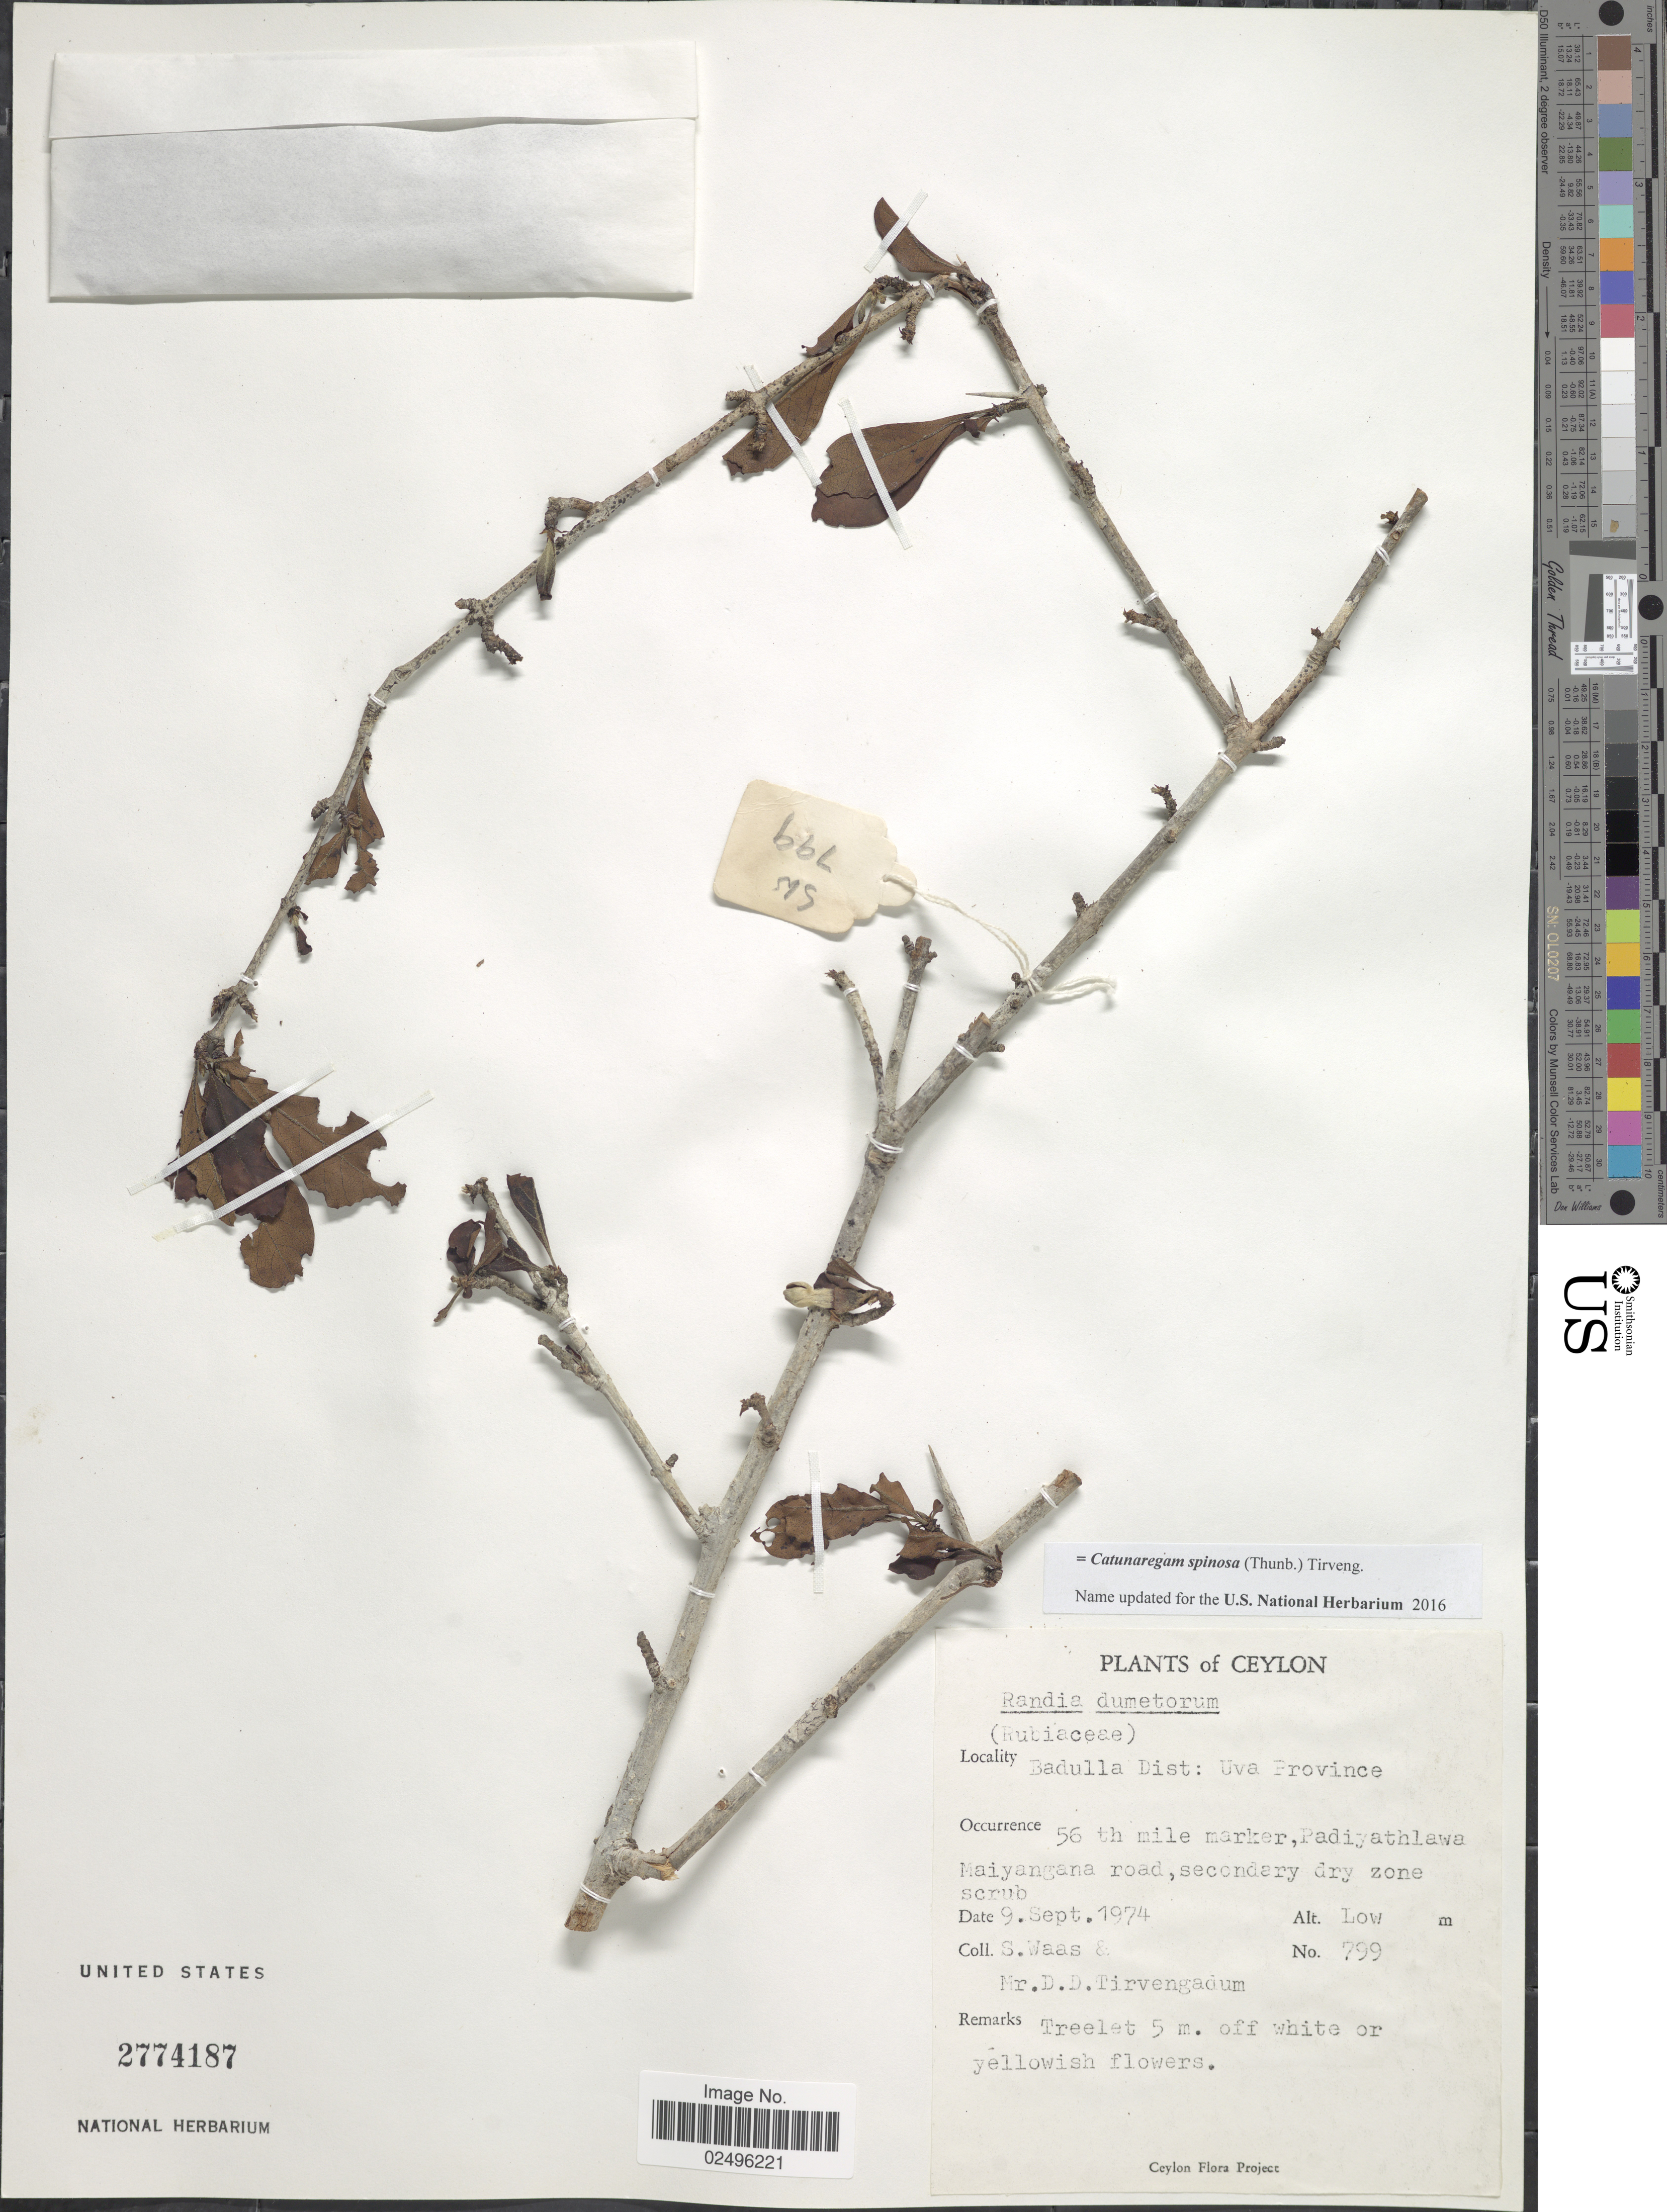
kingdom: Plantae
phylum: Tracheophyta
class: Magnoliopsida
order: Gentianales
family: Rubiaceae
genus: Catunaregam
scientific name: Catunaregam spinosa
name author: (Thunb.) Tirveng.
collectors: S. Waas & D. Tirvengadum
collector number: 799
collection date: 1974-09-09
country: Sri Lanka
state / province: Uva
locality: Ceylon. Badulla Dist., 56th mile marker, Padiyathlawa Maiyangana road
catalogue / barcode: US 2774187